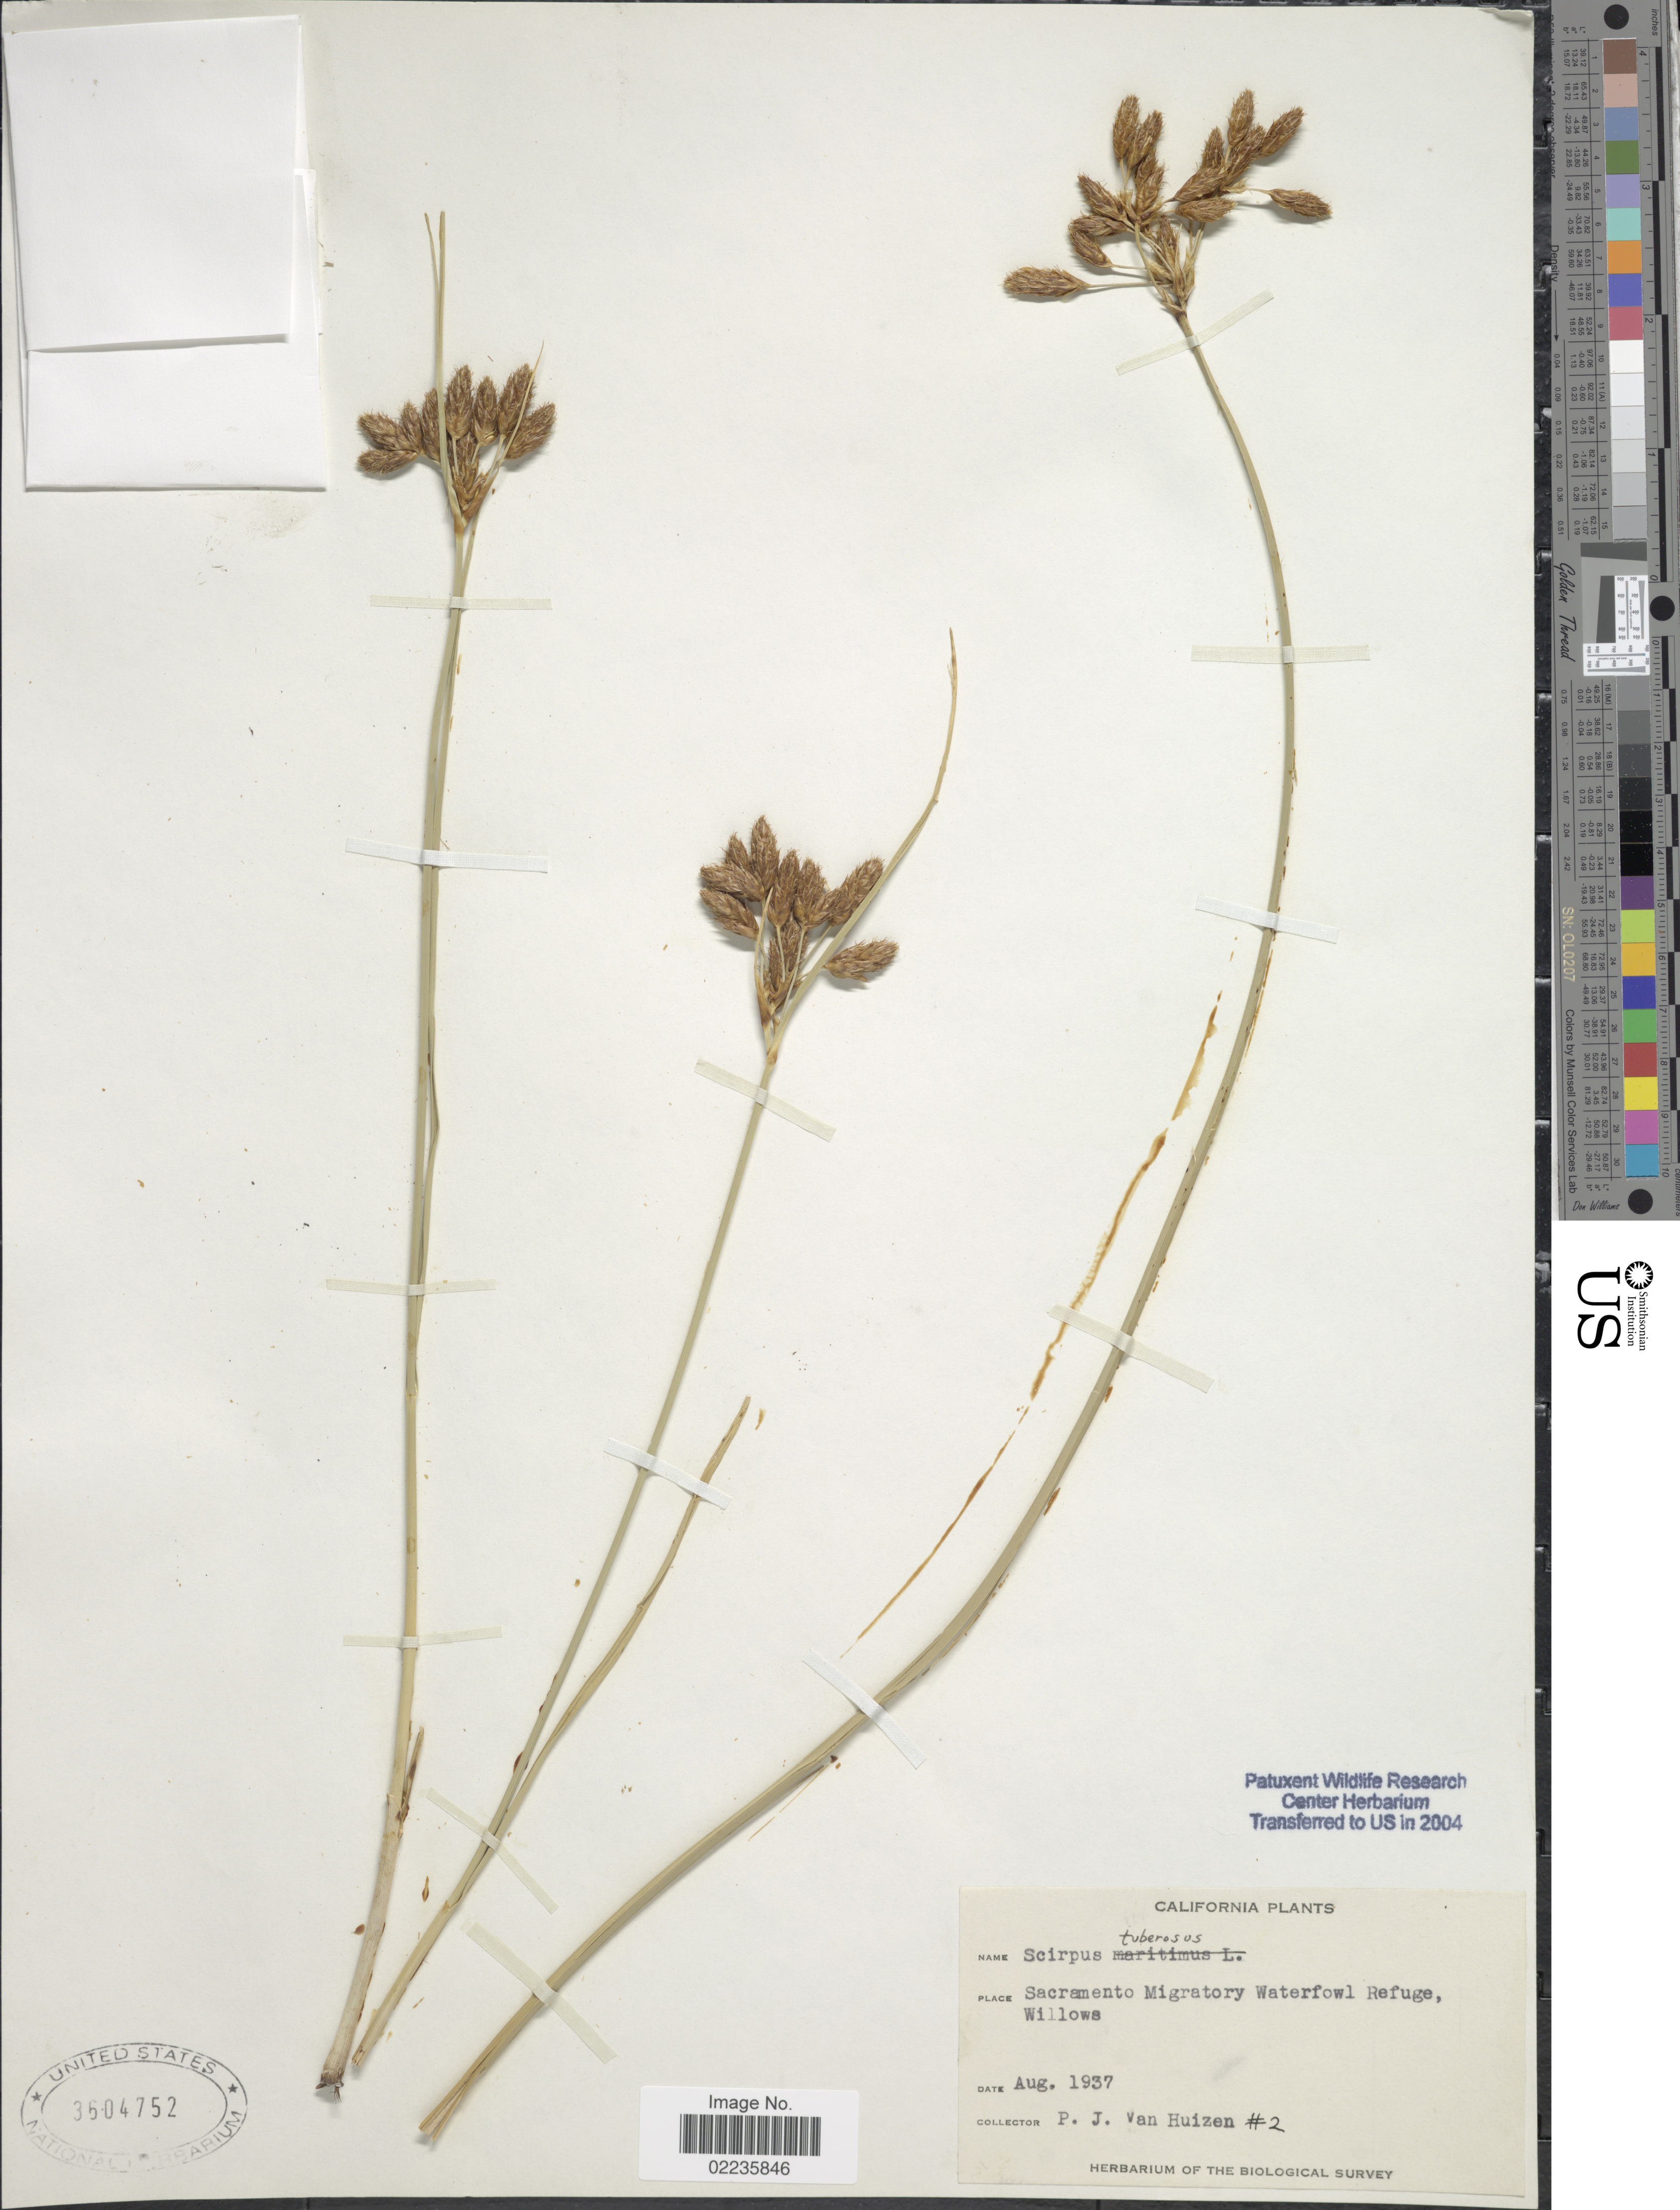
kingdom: Plantae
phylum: Tracheophyta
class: Liliopsida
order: Poales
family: Cyperaceae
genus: Bolboschoenus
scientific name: Bolboschoenus glaucus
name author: (Lam.) S.G. Sm.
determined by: Strong, Mark T., (BOT), Smithsonian Institution - National Museum of Natural History (UNITED STATES)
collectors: P. Huizen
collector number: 2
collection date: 1937-08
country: United States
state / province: California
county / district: Sacramento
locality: Sacramento Migratory Waterfowl Refuge, Willows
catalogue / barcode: US 3604752